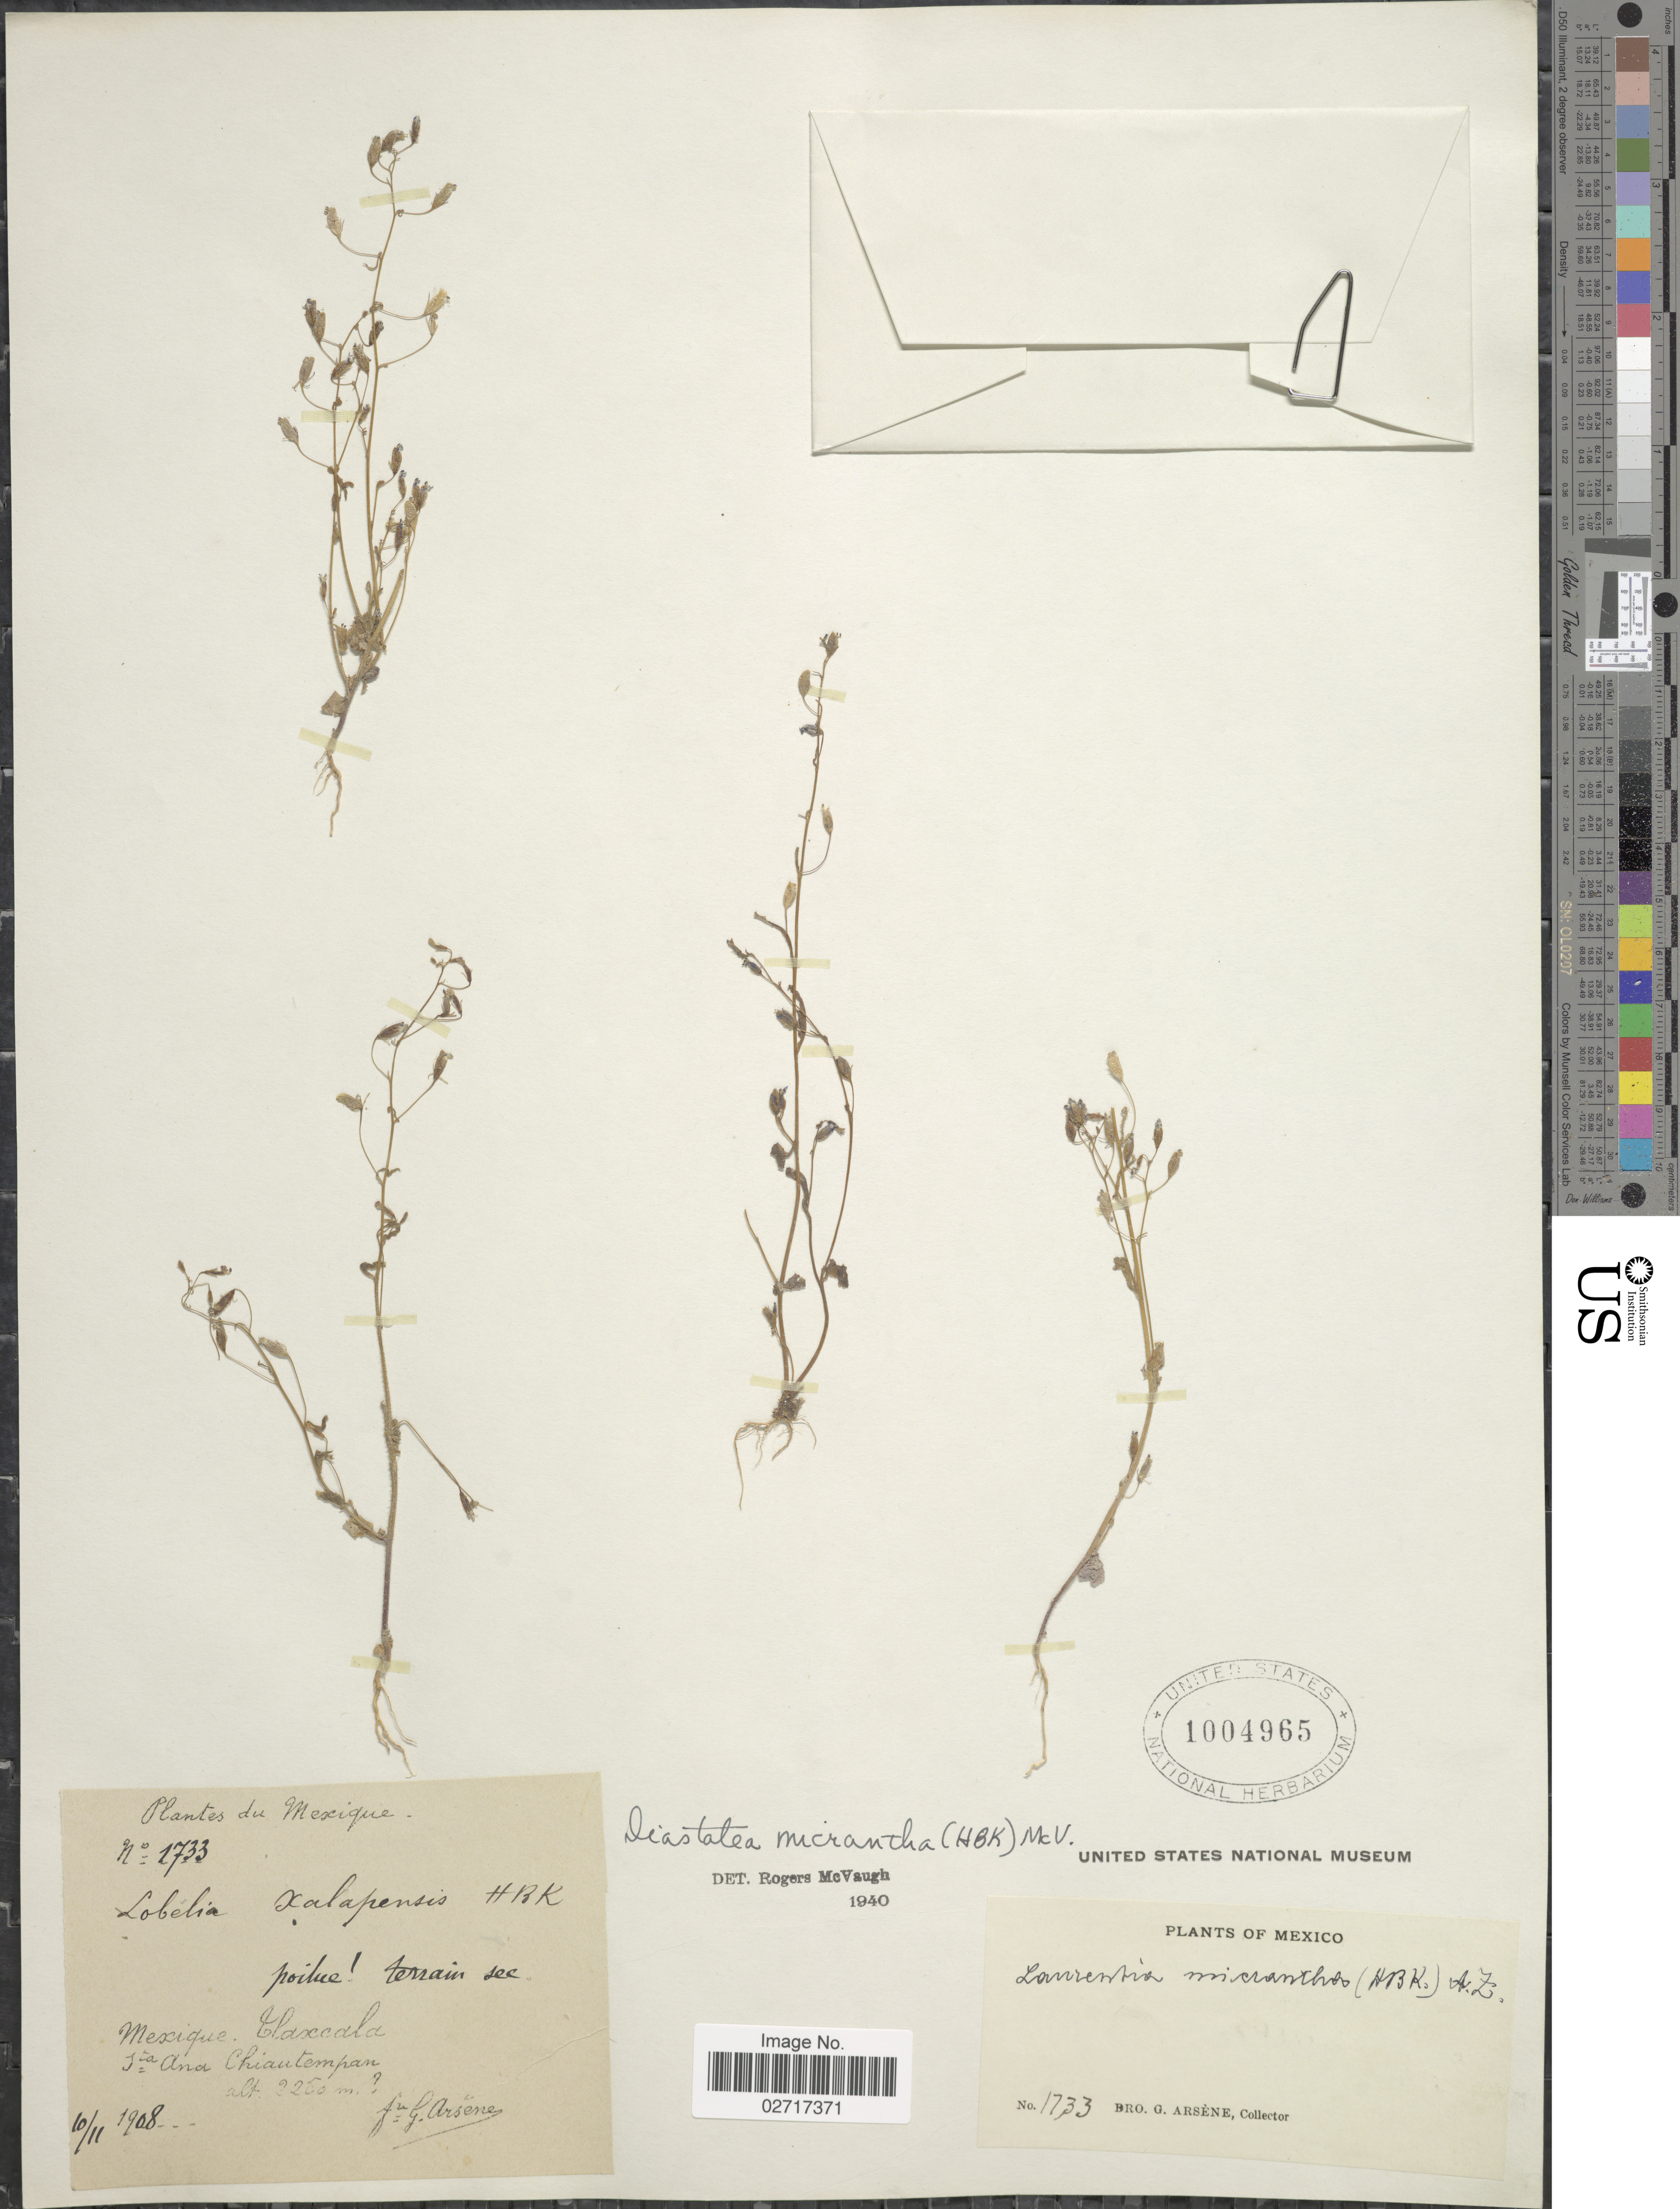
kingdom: Plantae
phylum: Tracheophyta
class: Magnoliopsida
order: Asterales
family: Campanulaceae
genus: Diastatea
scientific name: Diastatea micrantha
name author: (Kunth) McVaugh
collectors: Bro. G. Arsène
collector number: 1733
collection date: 1908-11-10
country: Mexico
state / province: Tlaxcala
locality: Sta. Ana Chiautempan.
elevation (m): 2250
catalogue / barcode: US 1004965